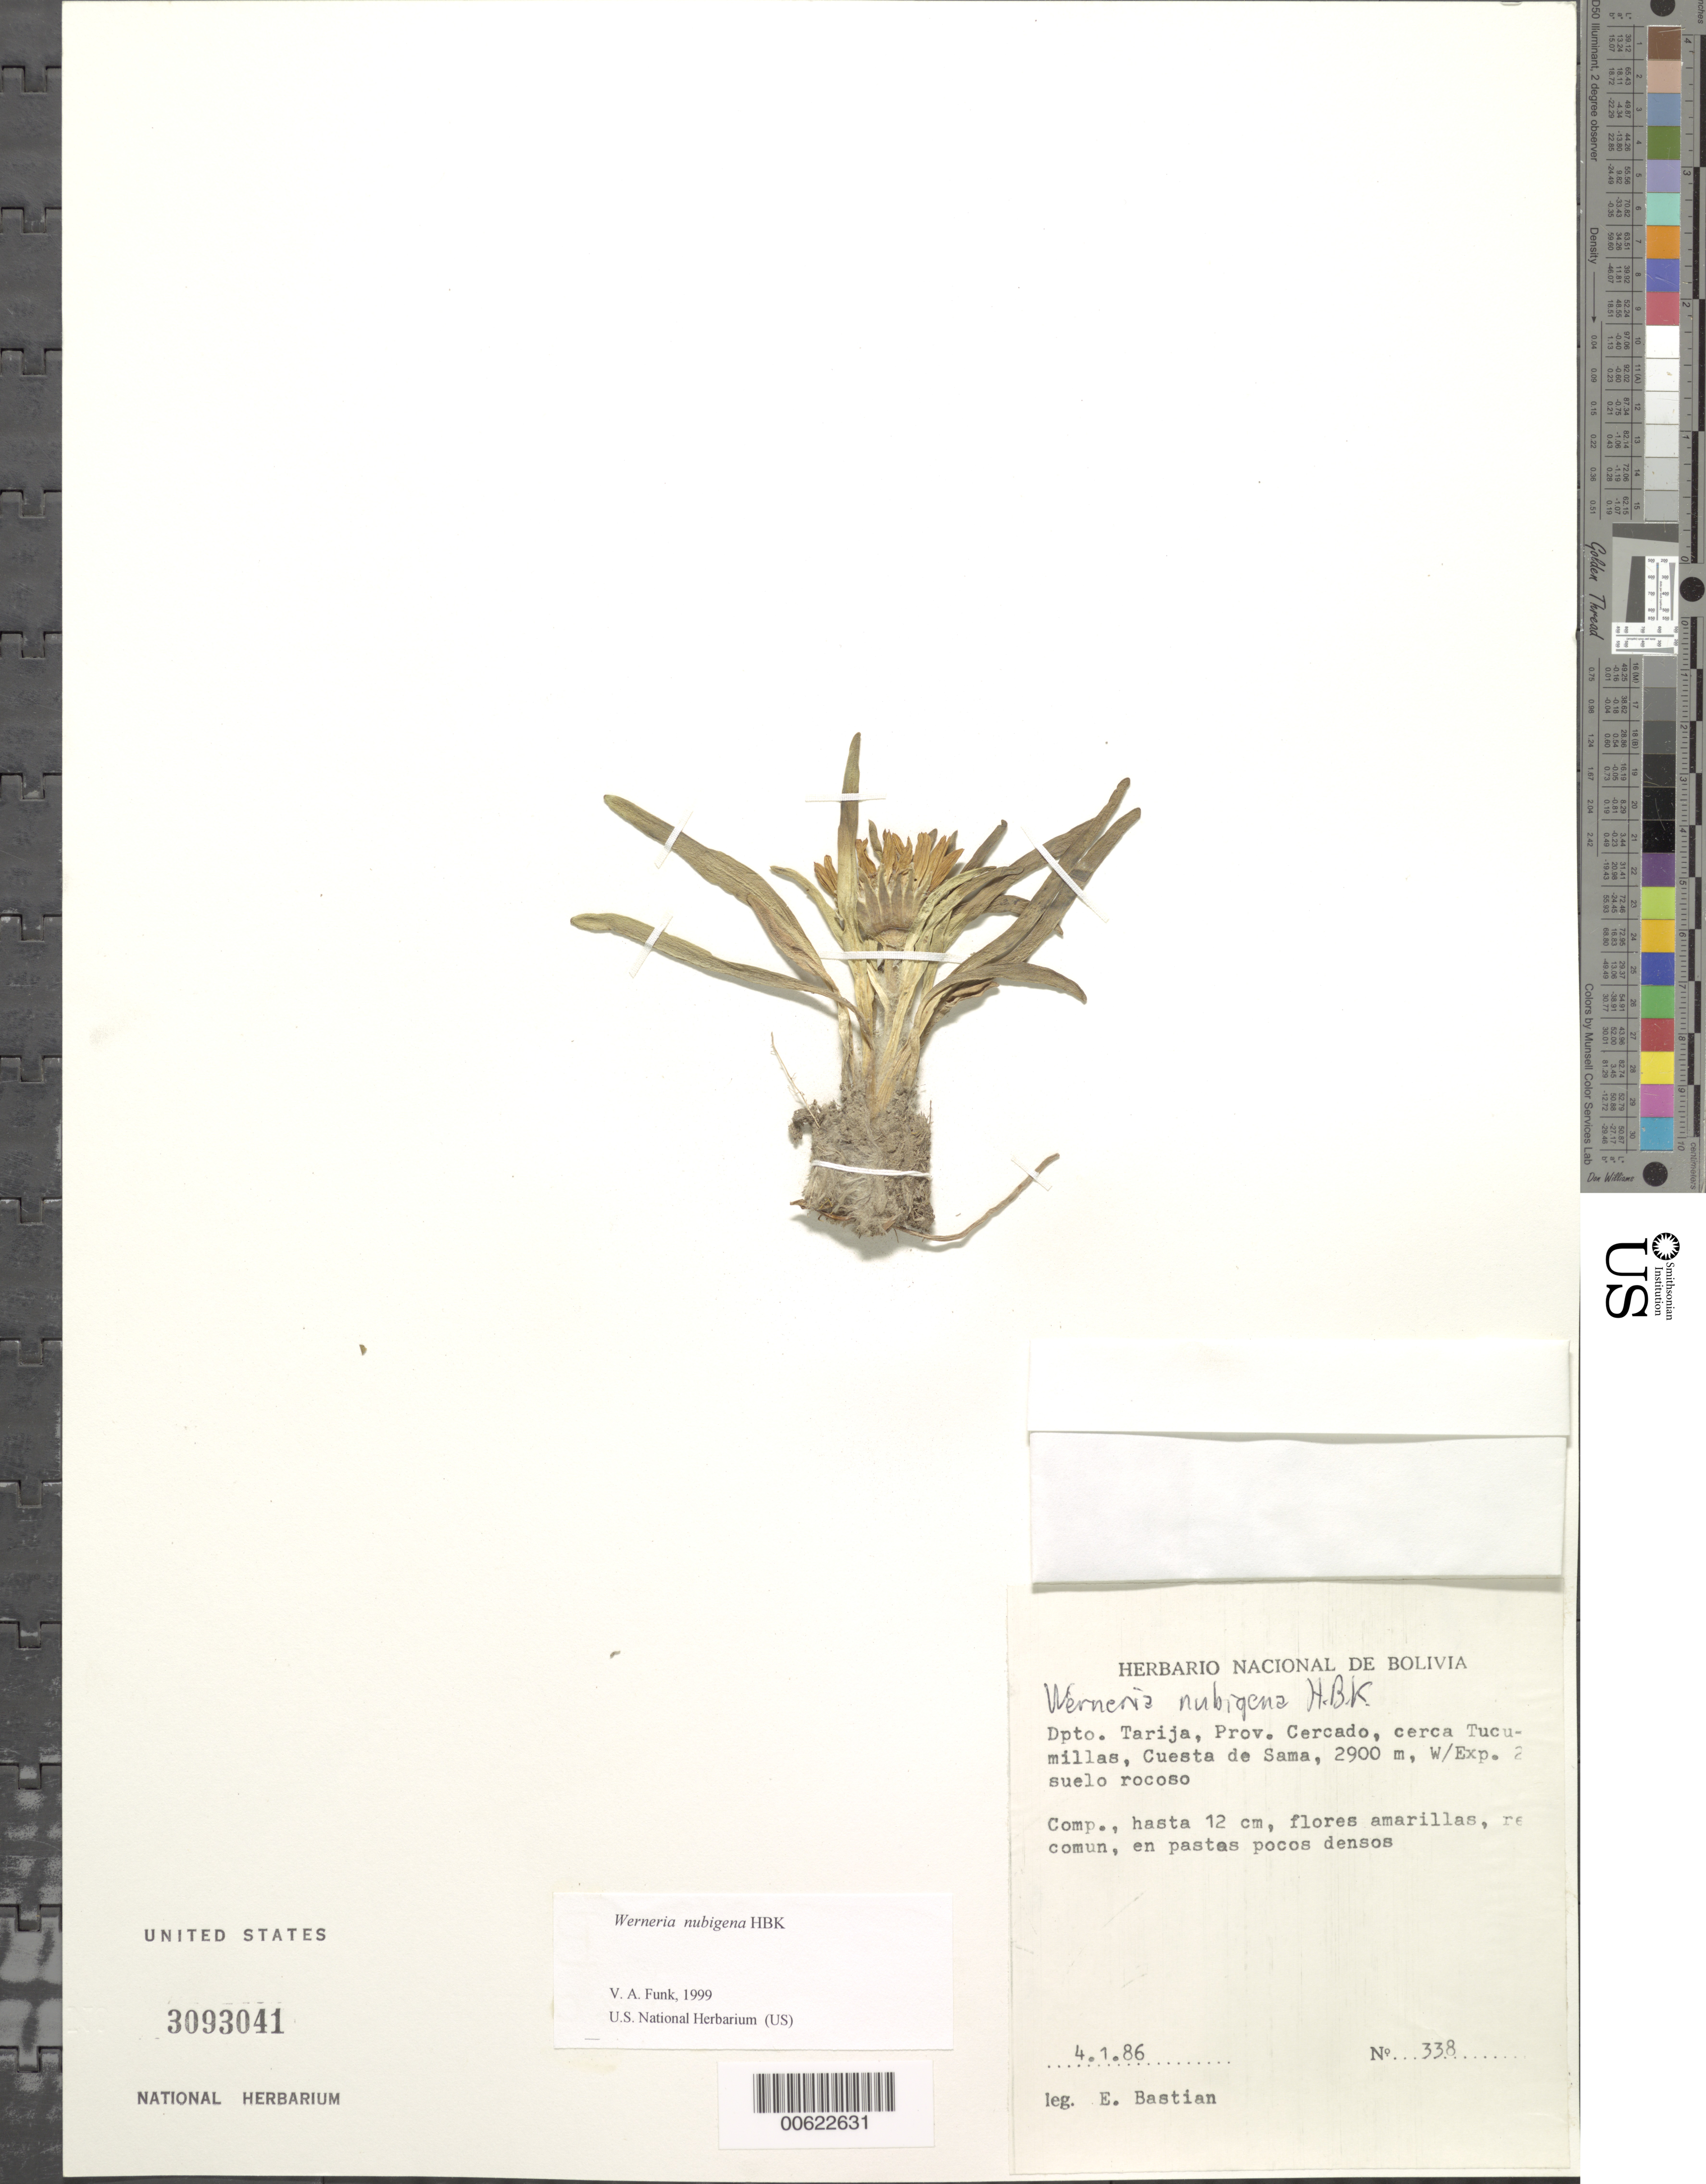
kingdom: Plantae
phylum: Tracheophyta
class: Magnoliopsida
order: Asterales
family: Asteraceae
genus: Werneria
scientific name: Werneria nubigena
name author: Kunth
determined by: Funk, Vicki A., (BOT), Smithsonian Institution - National Museum of Natural History (UNITED STATES)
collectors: E. Bastian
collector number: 338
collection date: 1986-01-04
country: Bolivia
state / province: Tarija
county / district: Cercado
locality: Cerca Tucumillas, Cuesta de Sama [Tucumillas coords from USBGN]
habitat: Suelo rocoso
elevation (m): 2900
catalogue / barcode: US 3093041